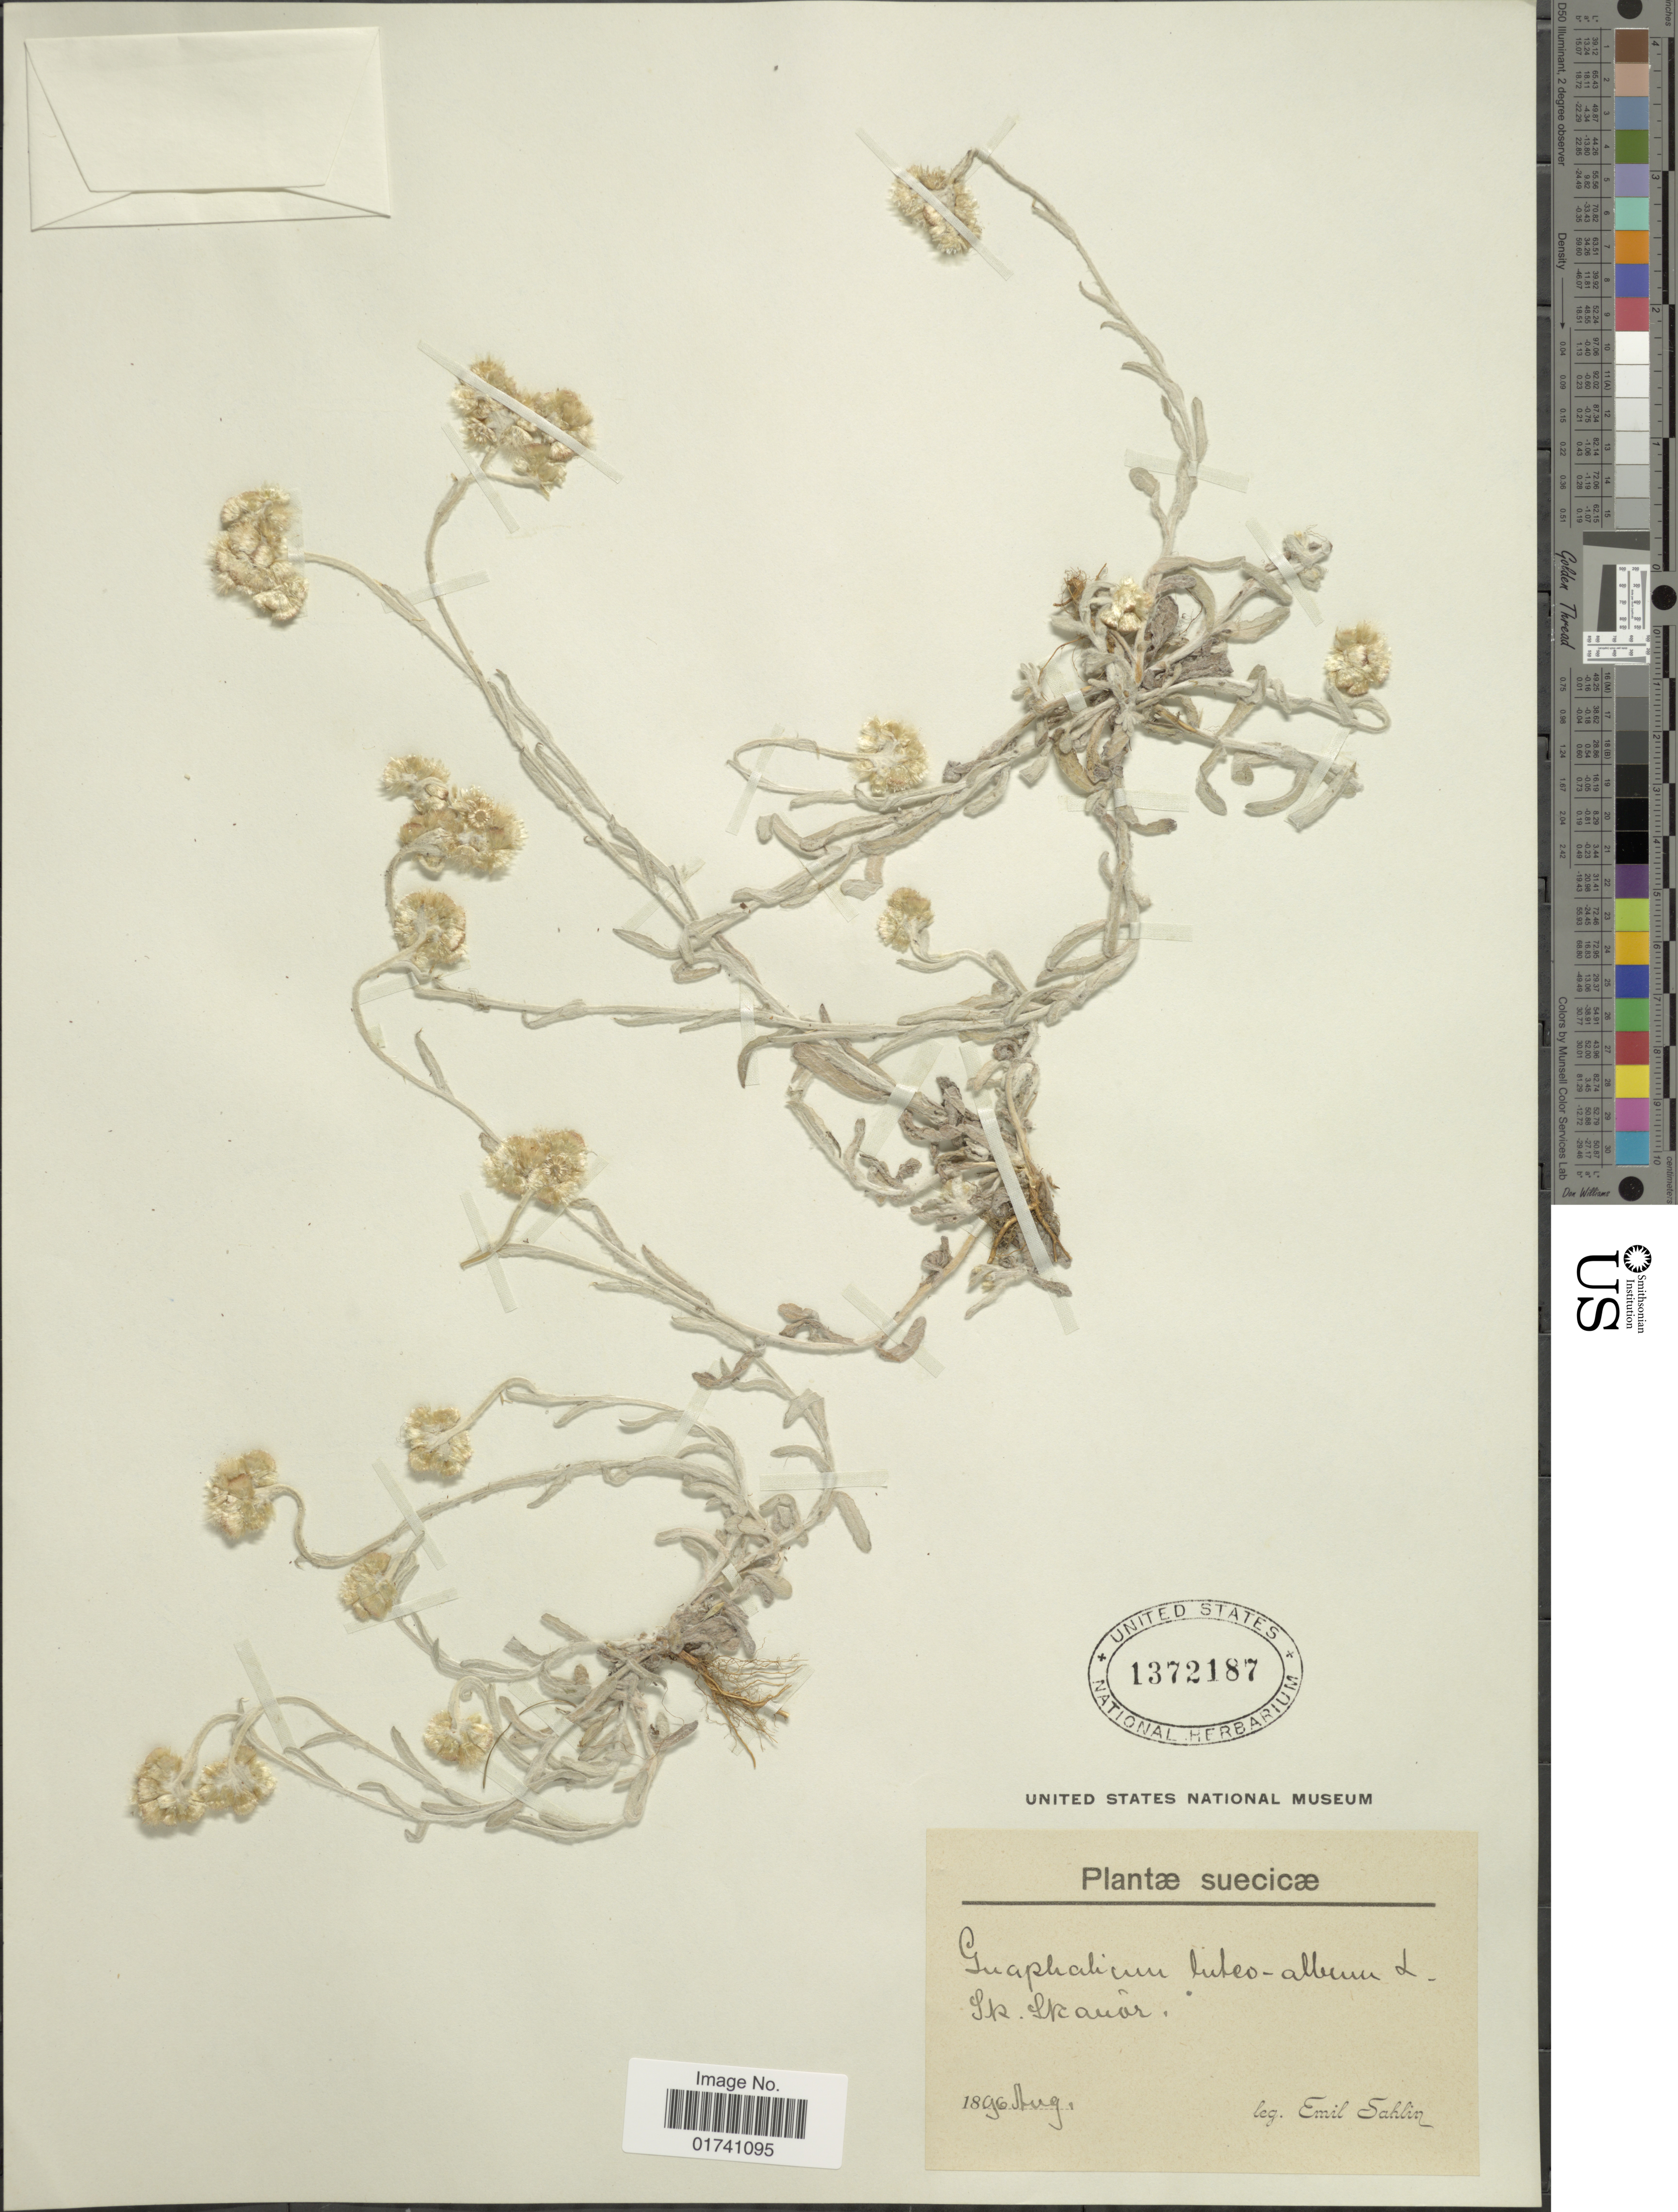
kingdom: Plantae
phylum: Tracheophyta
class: Magnoliopsida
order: Asterales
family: Asteraceae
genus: Laphangium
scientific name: Laphangium luteoalbum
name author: (L.) Tzvelev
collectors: E. Sahlin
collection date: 1896-08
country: Sweden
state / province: Skåne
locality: Skanör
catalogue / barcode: US 1372187